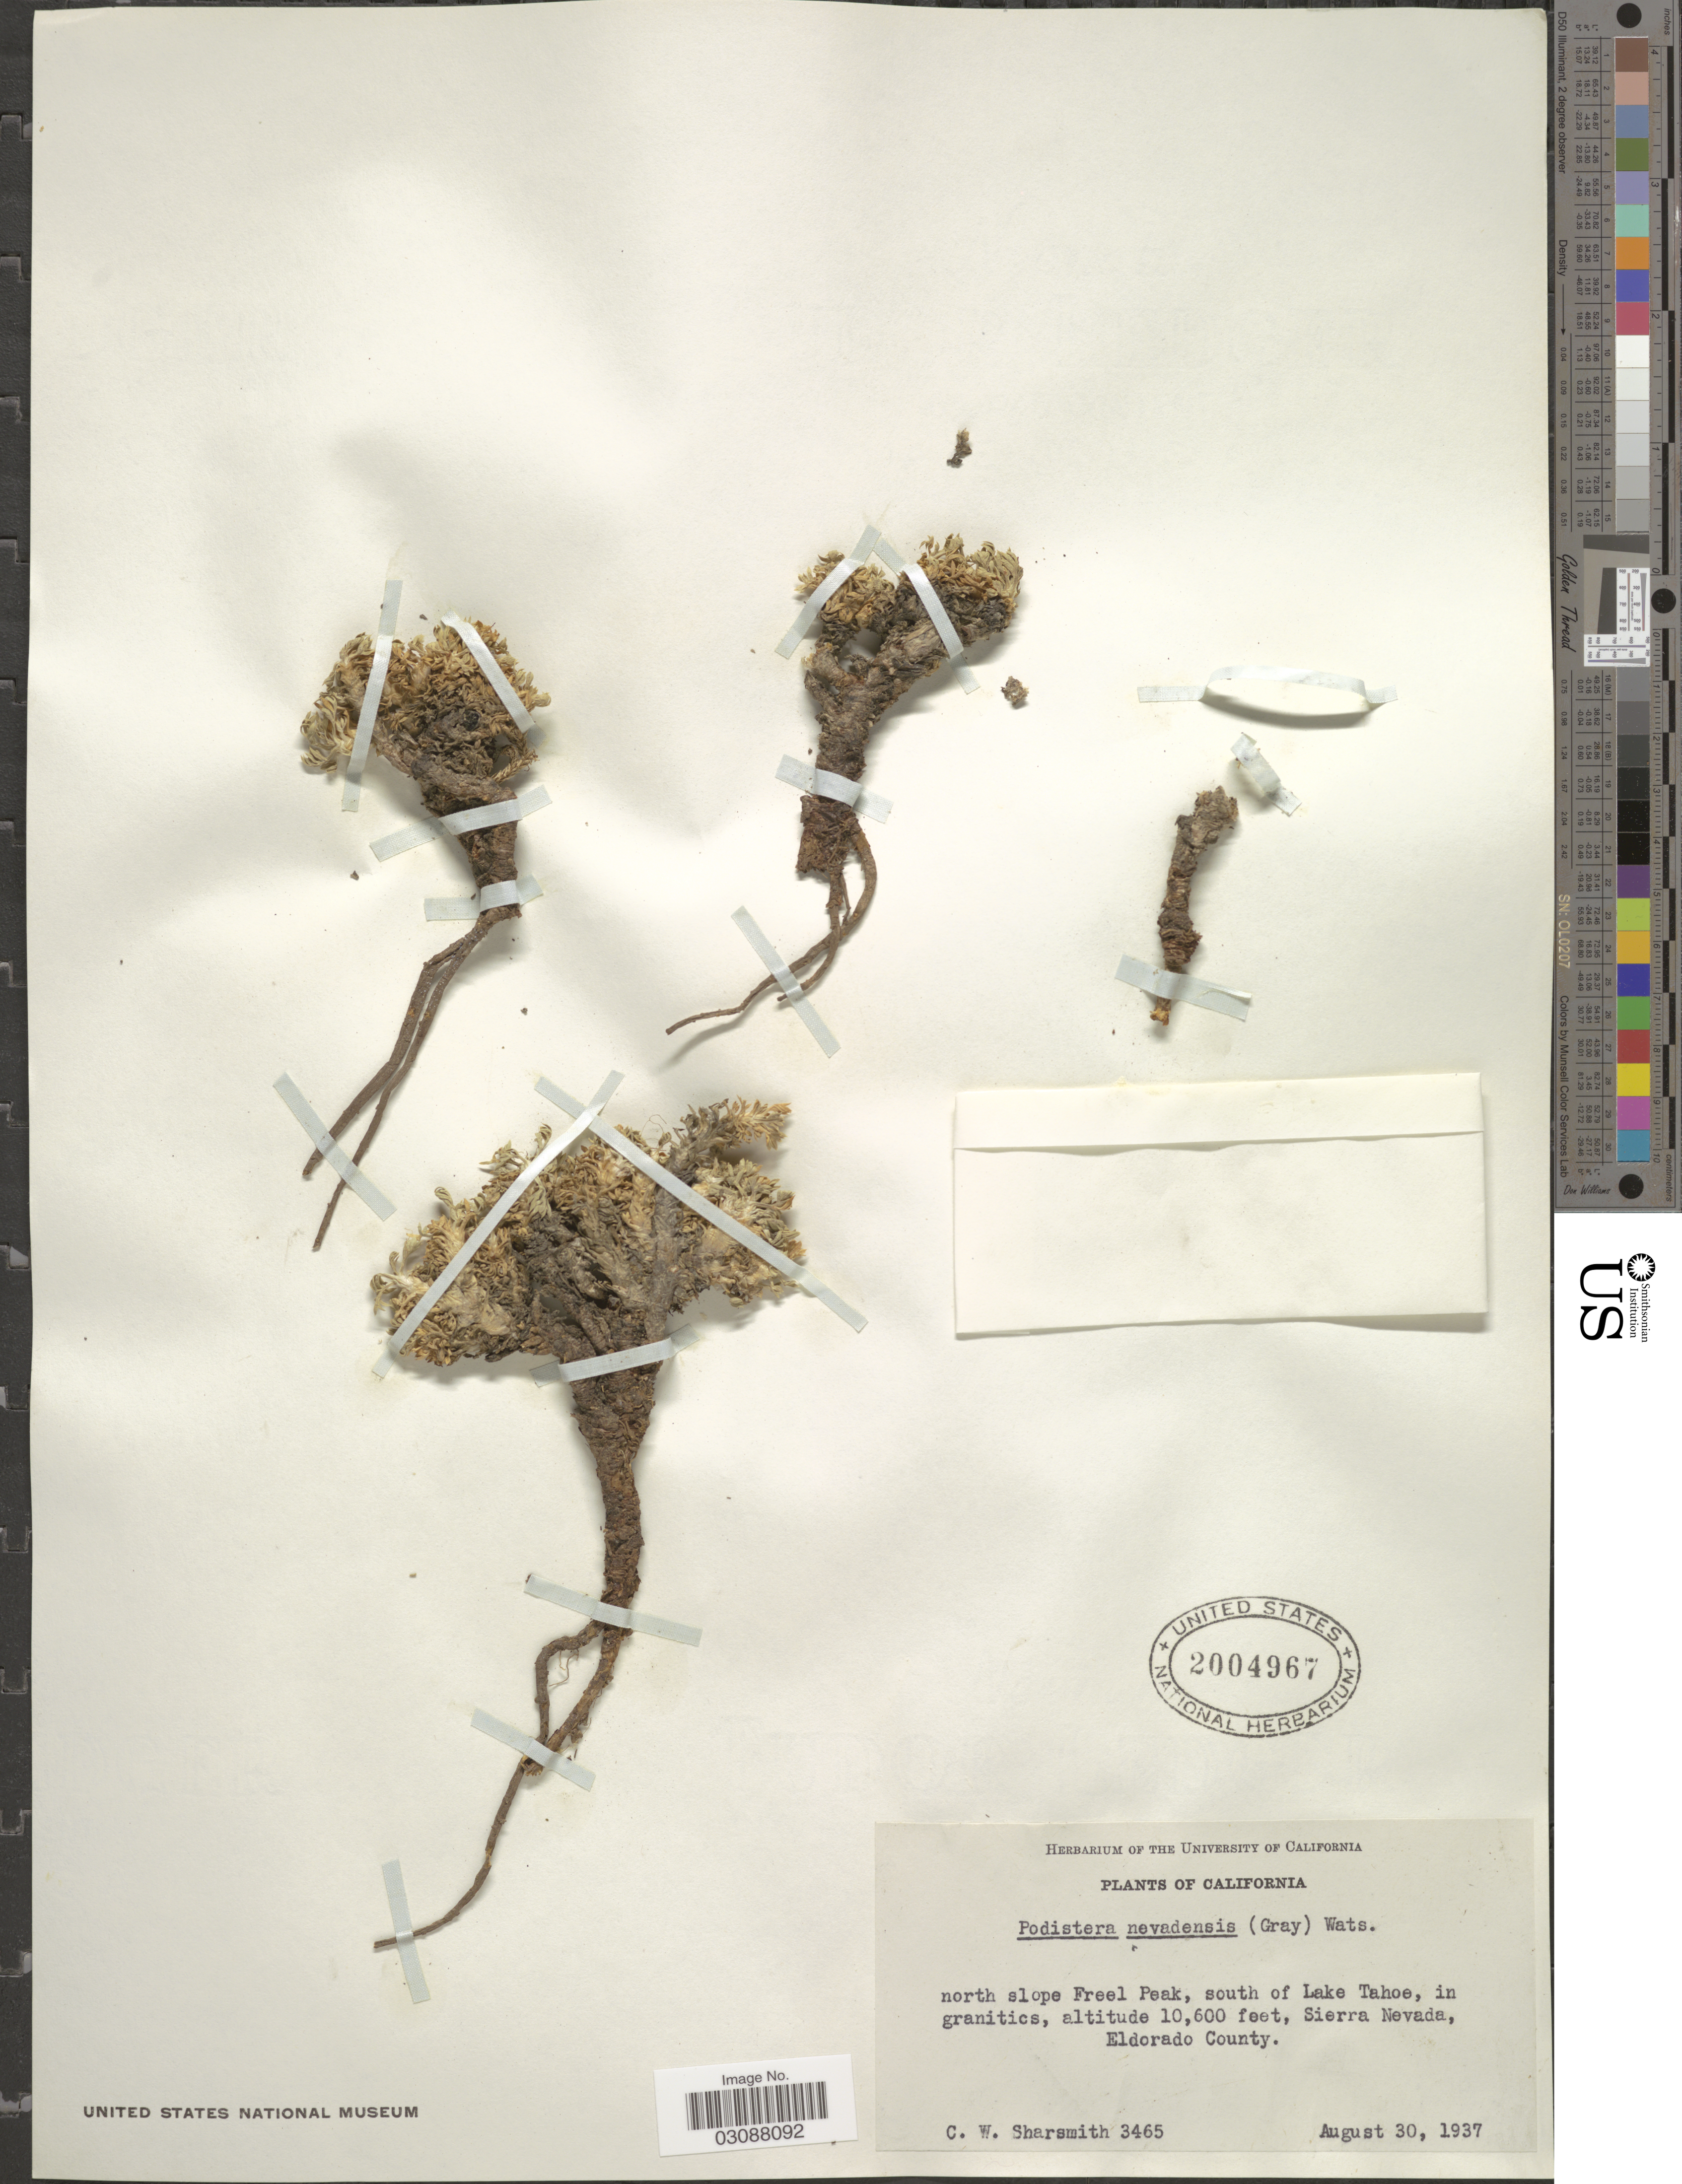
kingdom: Plantae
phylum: Tracheophyta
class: Magnoliopsida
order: Apiales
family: Apiaceae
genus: Podistera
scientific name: Podistera nevadensis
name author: (A. Gray) S. Watson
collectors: C. Sharsmith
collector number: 3465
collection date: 1937-08-30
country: United States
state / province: California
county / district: El Dorado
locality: North slope Freel Peak, south of Lake Tahoe, Sierra Nevada, Eldorado County.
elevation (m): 3231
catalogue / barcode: US 2004967